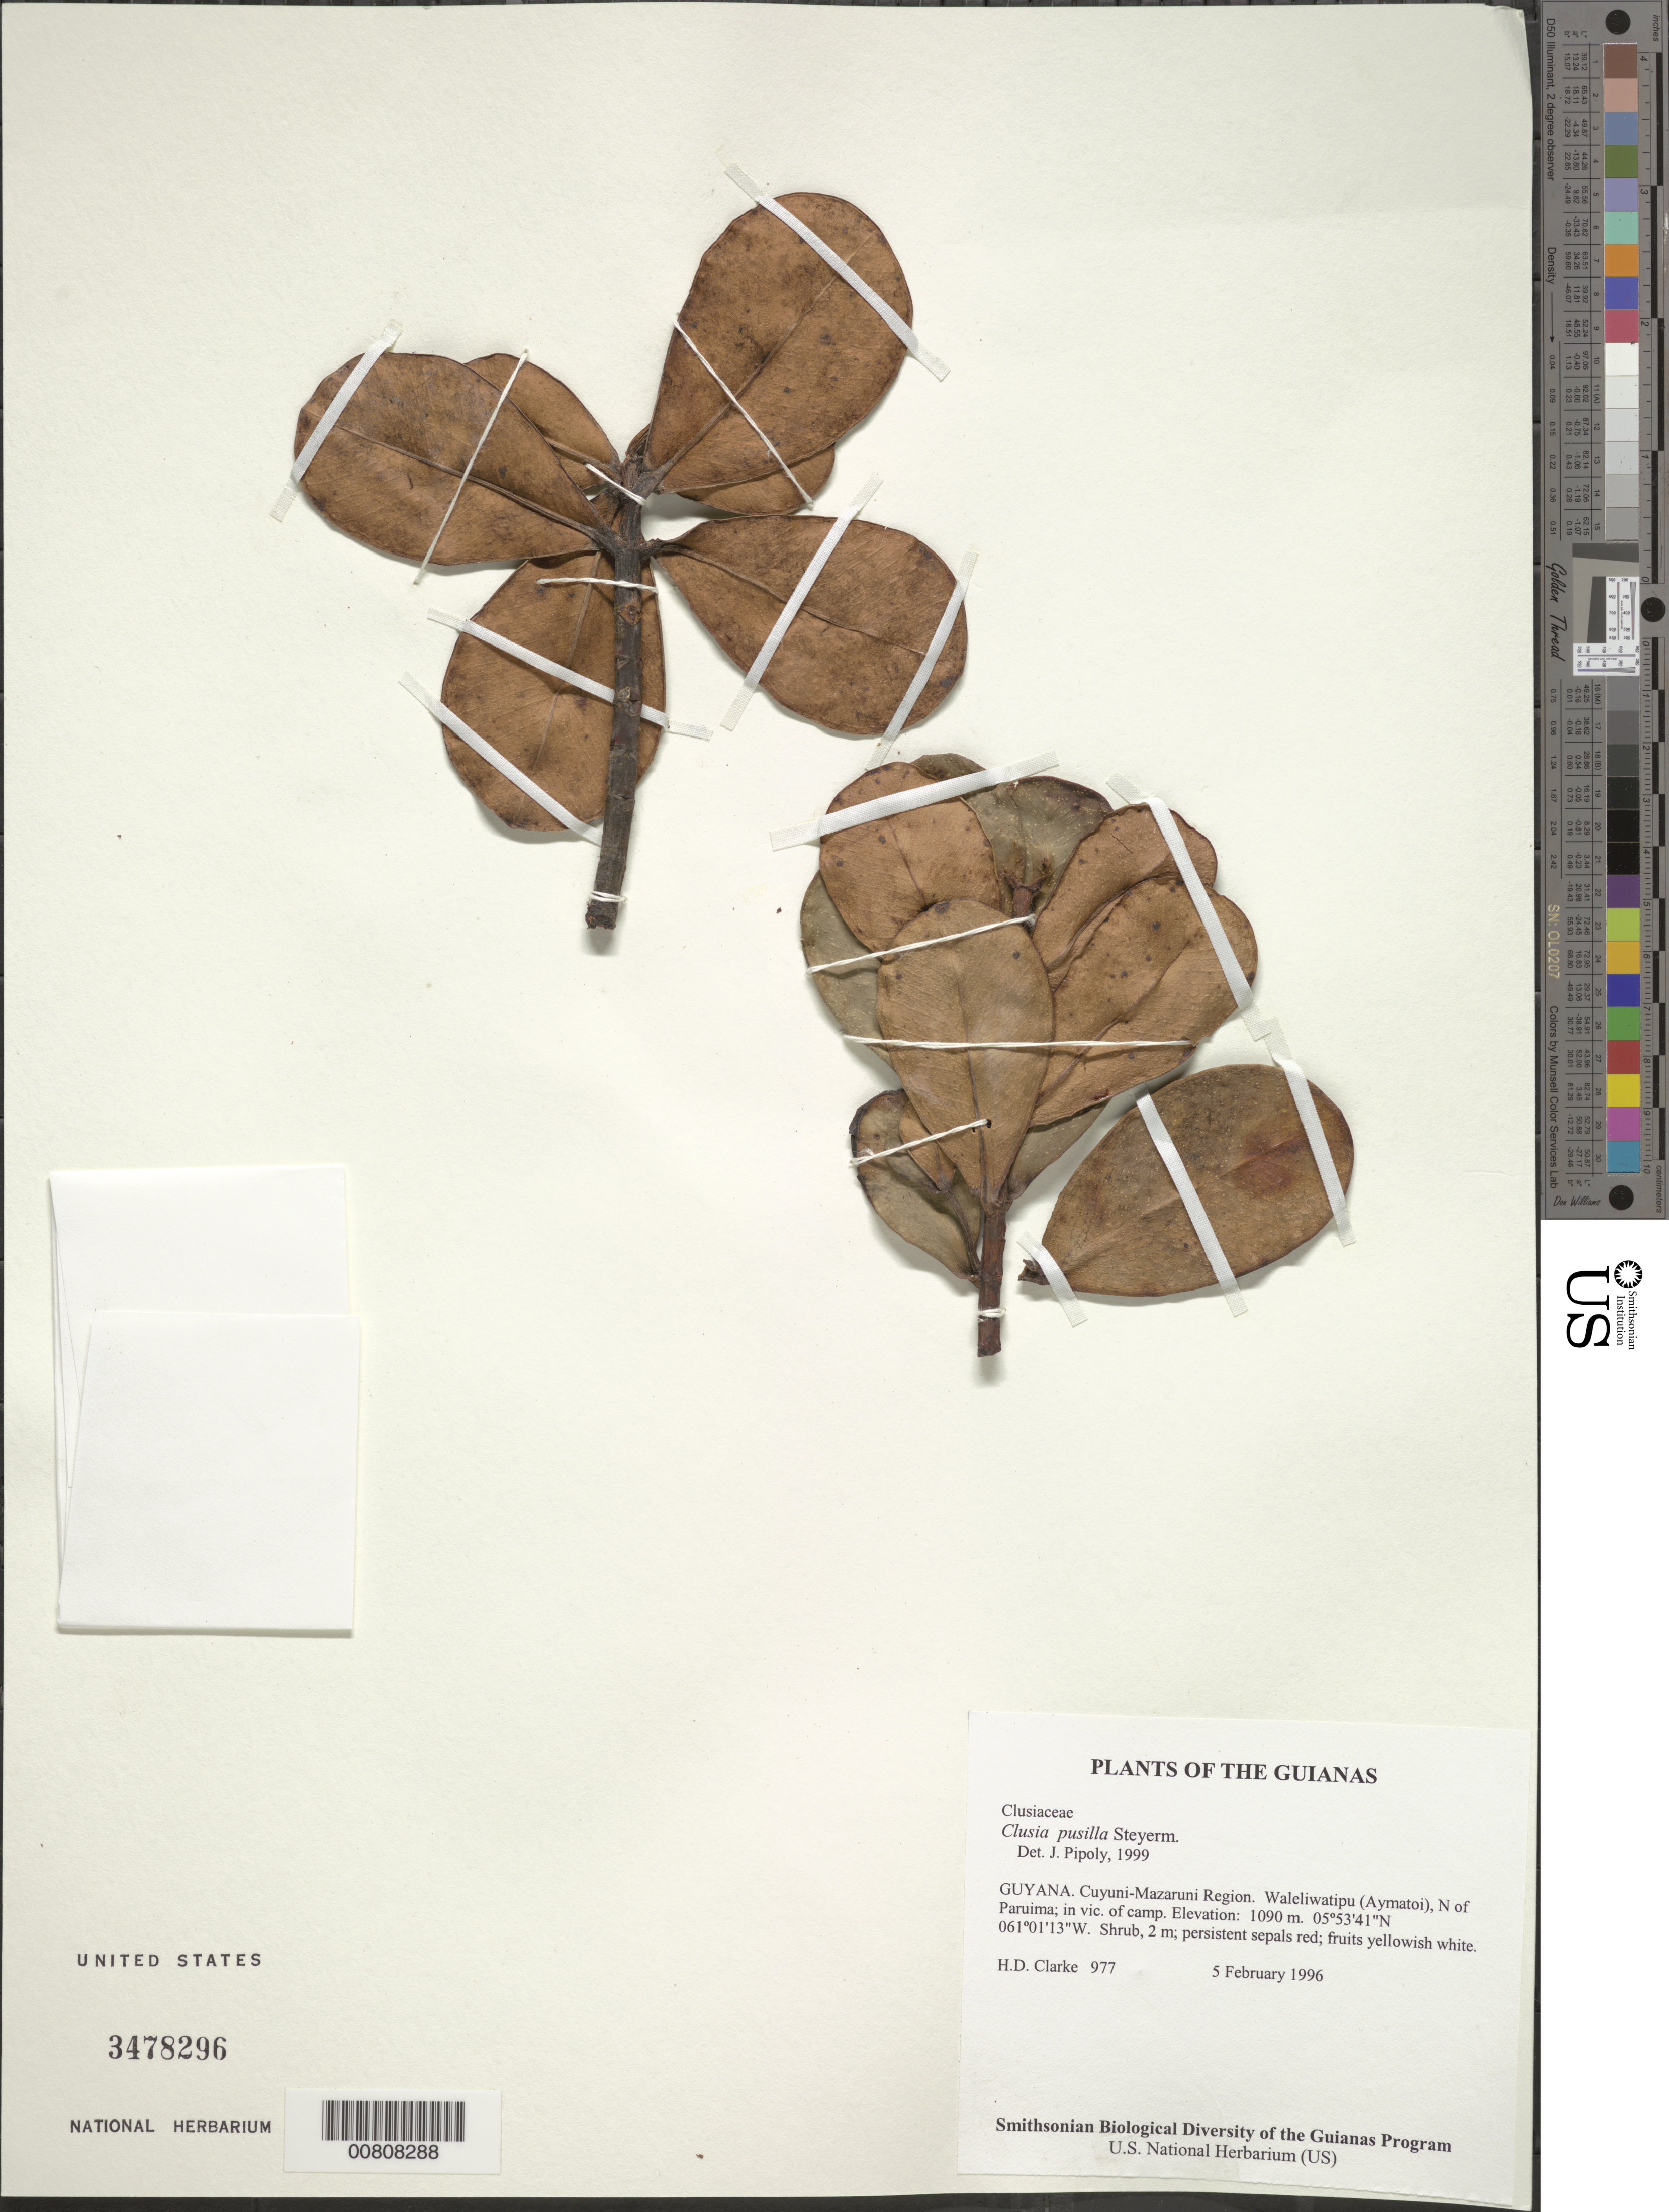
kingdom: Plantae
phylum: Tracheophyta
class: Magnoliopsida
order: Malpighiales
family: Clusiaceae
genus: Clusia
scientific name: Clusia pusilla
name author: Steyerm.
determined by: Pipoly, J. J., III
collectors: H. D. Clarke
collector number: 977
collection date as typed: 5 February 1996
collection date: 1996-02-05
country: Guyana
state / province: Cuyuni-Mazaruni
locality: Waleliwatipu (Aymatoi), N of Paruima; in vic. of camp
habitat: Savanna & gallery forest vegetation, with Trachypogon, Clusia & Humiria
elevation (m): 1090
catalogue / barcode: US 3478296